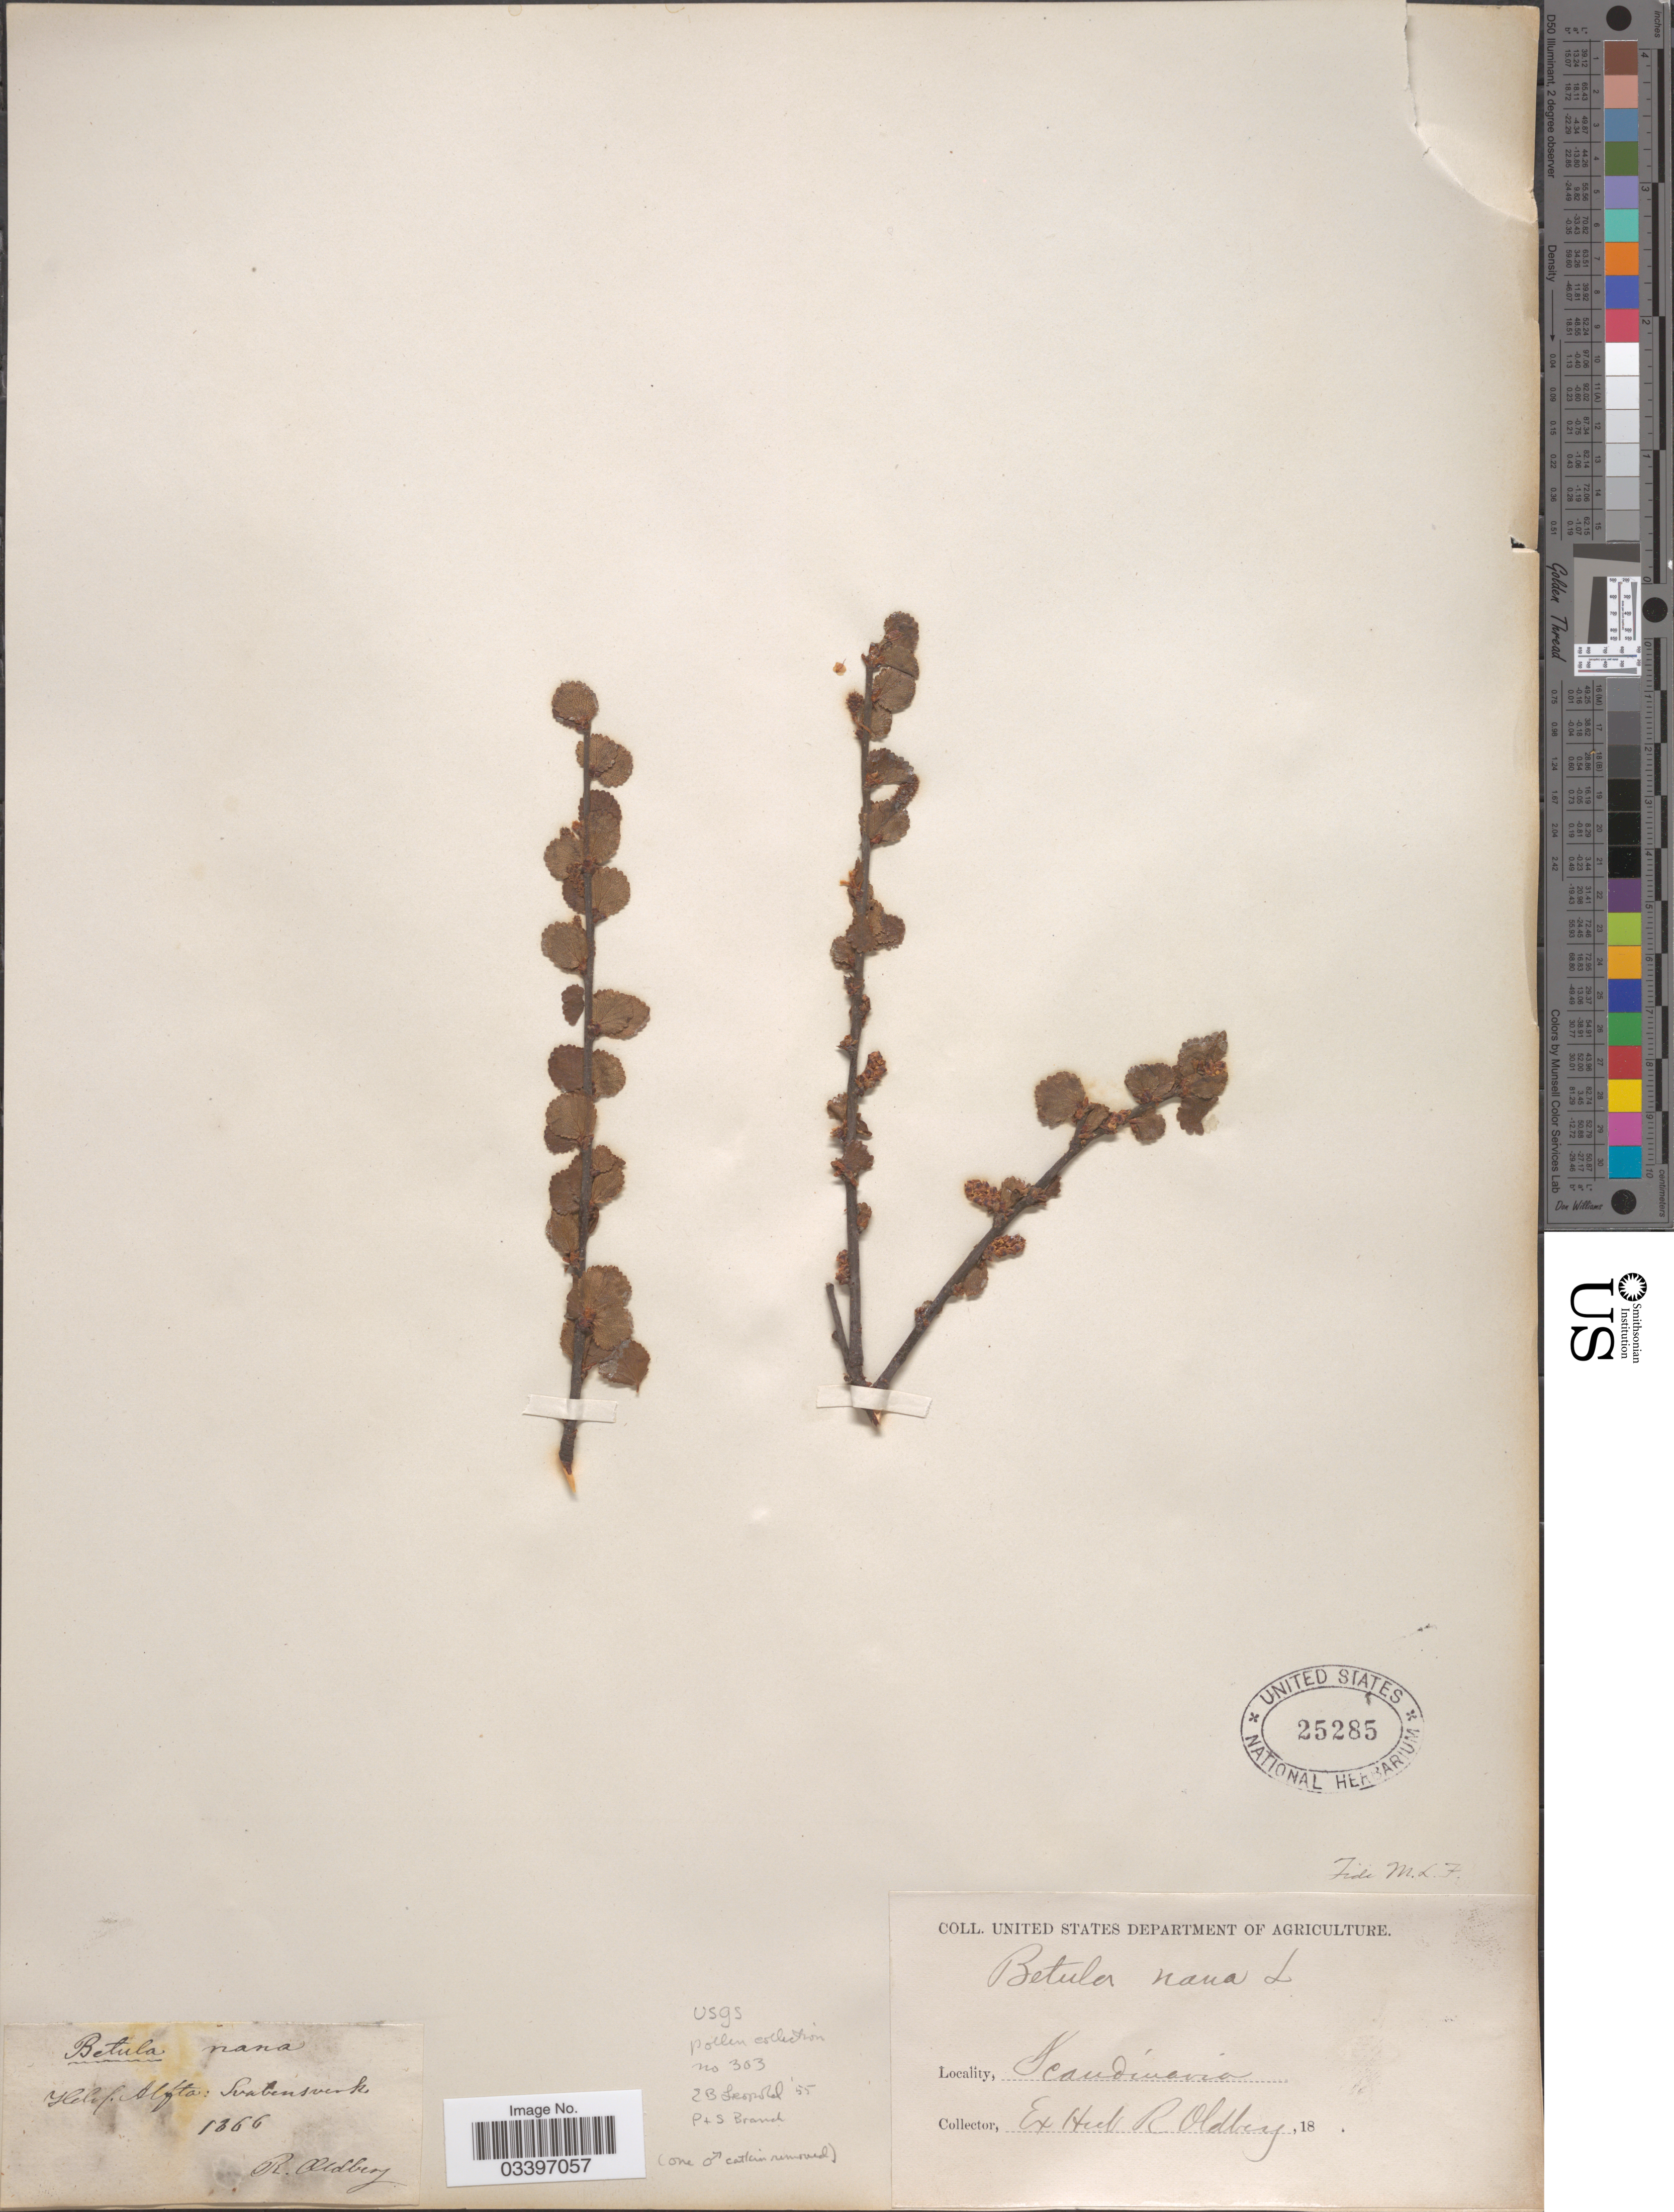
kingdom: Plantae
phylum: Tracheophyta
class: Magnoliopsida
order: Fagales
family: Betulaceae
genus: Betula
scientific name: Betula nana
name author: L.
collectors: R. Oldberg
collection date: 1866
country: Sweden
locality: Scandinavia. Helvf. Alfta: Svabensverk.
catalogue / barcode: US 25285